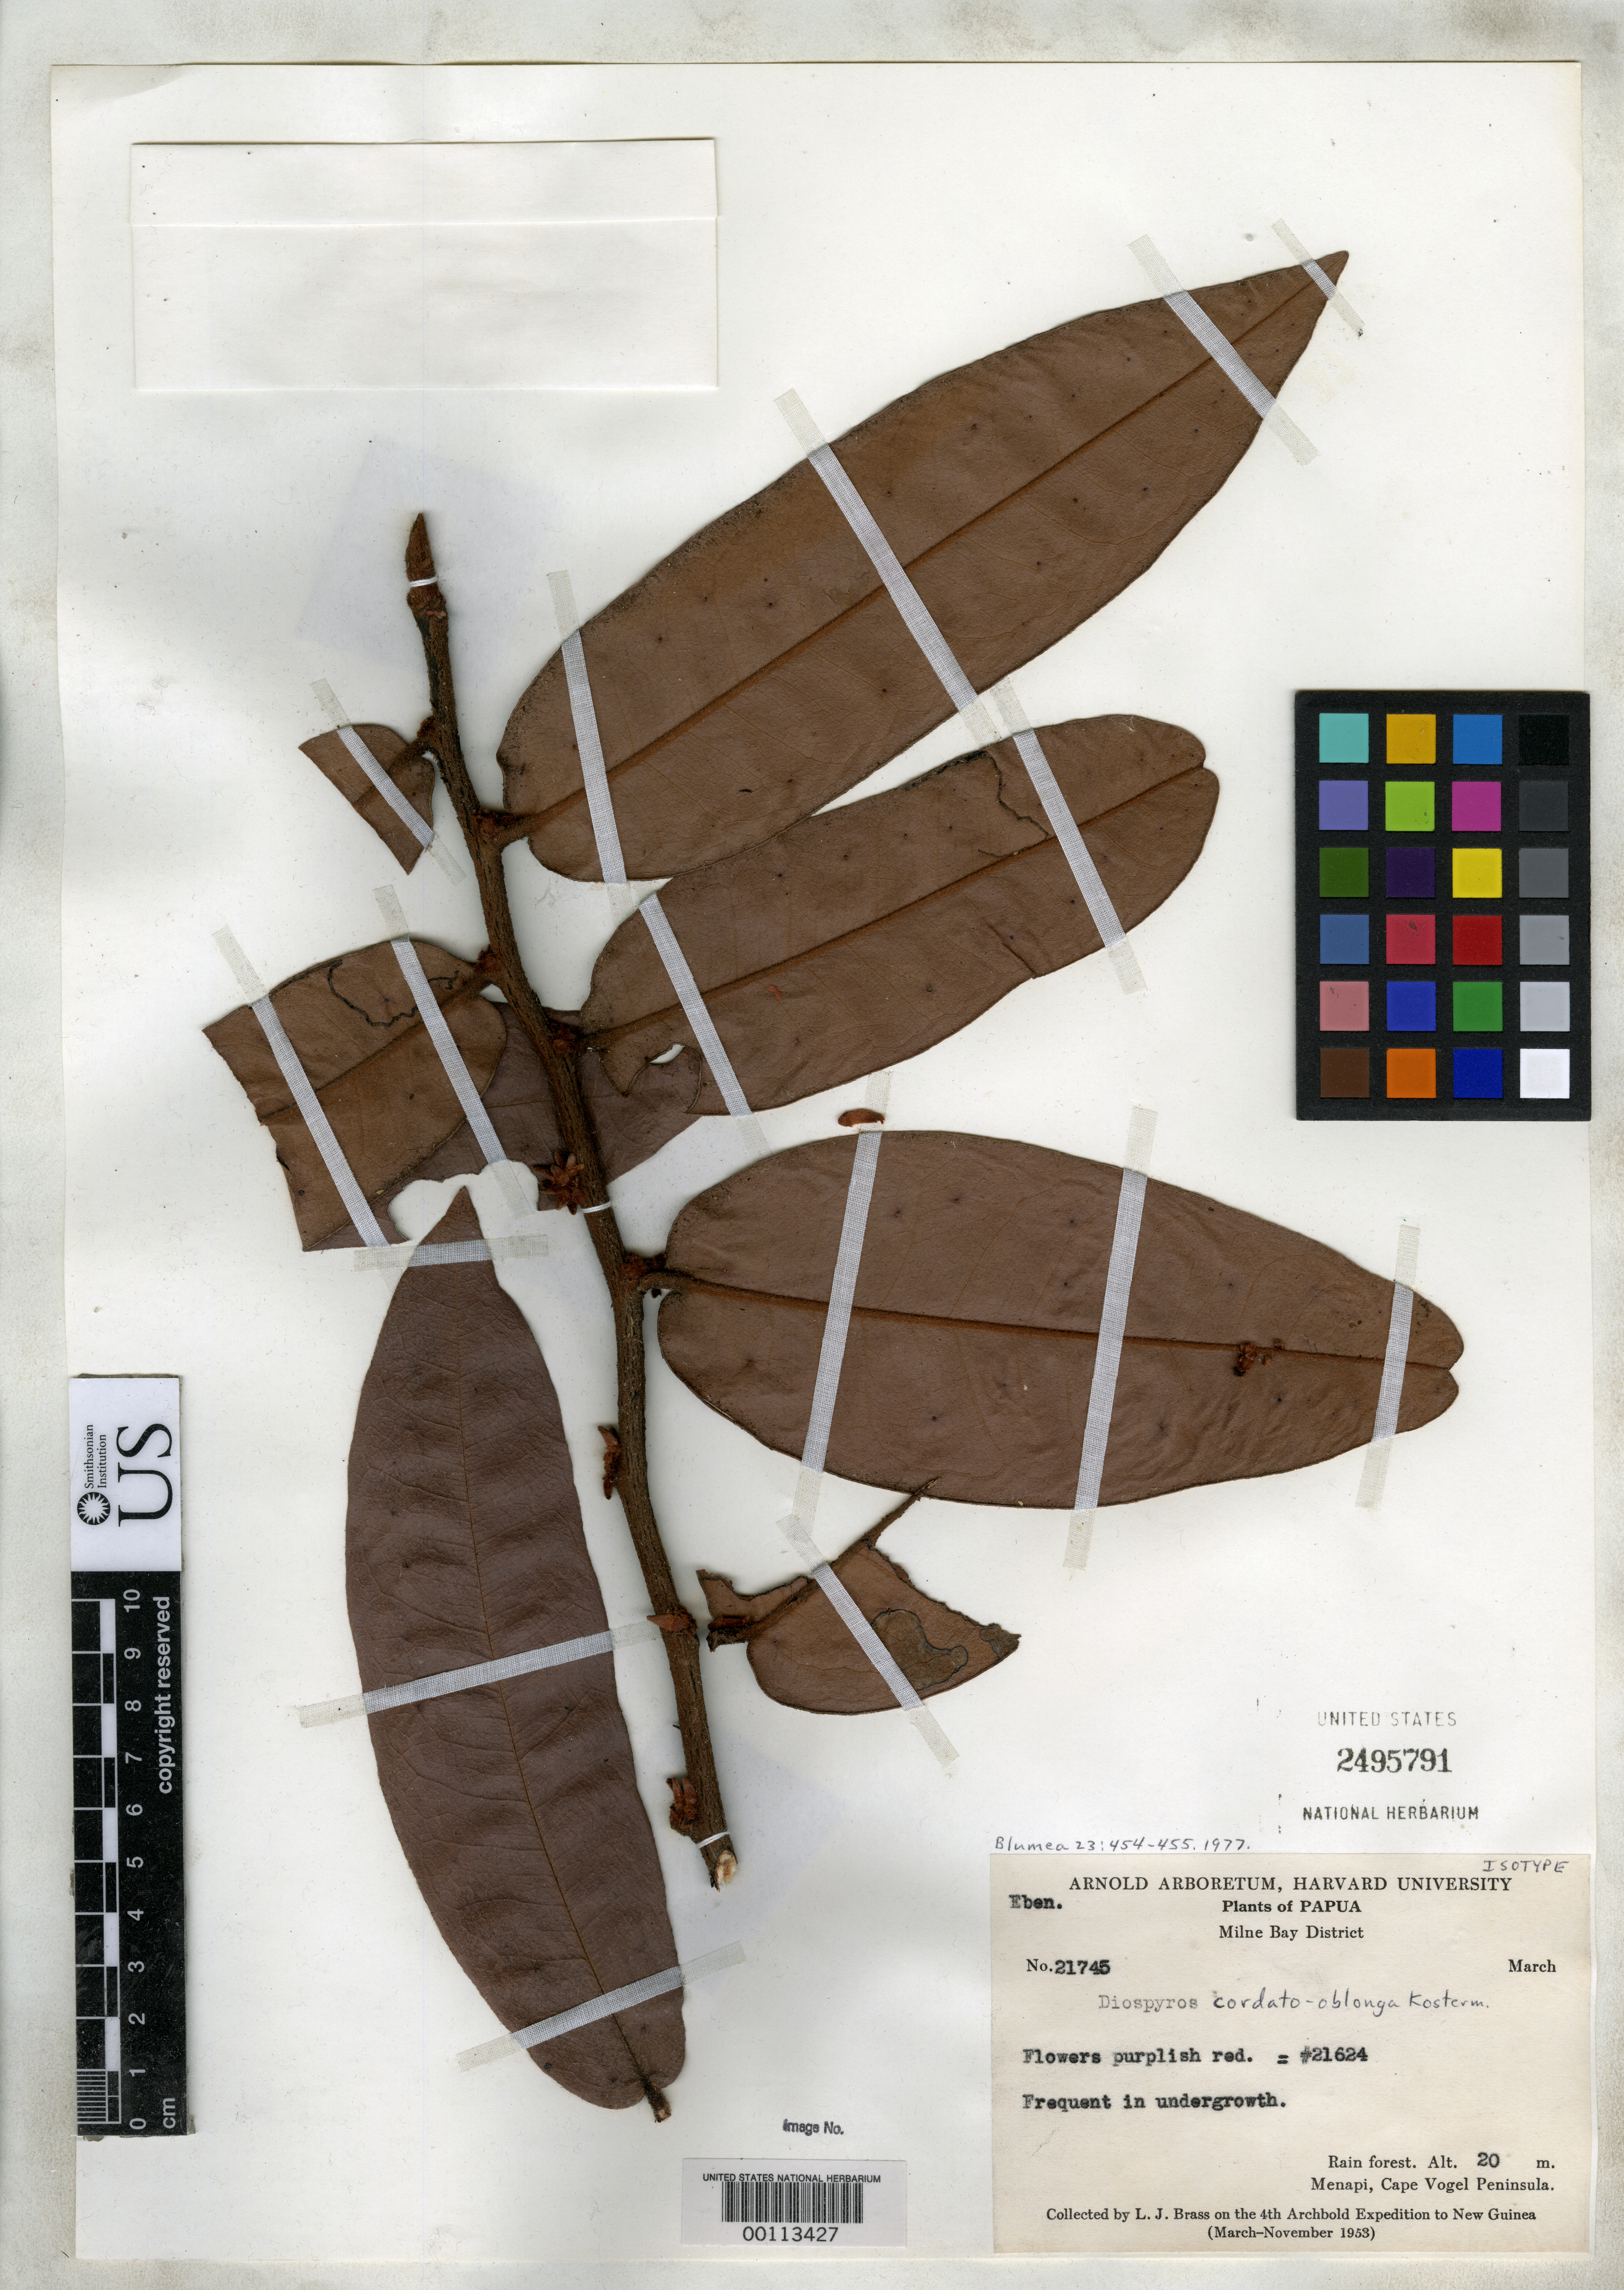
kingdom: Plantae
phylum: Tracheophyta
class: Magnoliopsida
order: Ericales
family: Ebenaceae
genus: Diospyros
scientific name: Diospyros cordato-oblonga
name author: Kosterm.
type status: Isotype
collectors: L. J. Brass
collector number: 21745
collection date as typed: Mar 1953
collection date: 1953-03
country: Papua New Guinea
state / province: Milne Bay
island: New Guinea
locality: Menapi, Cape Vogel Peninsula.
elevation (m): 20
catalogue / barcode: US 2495791